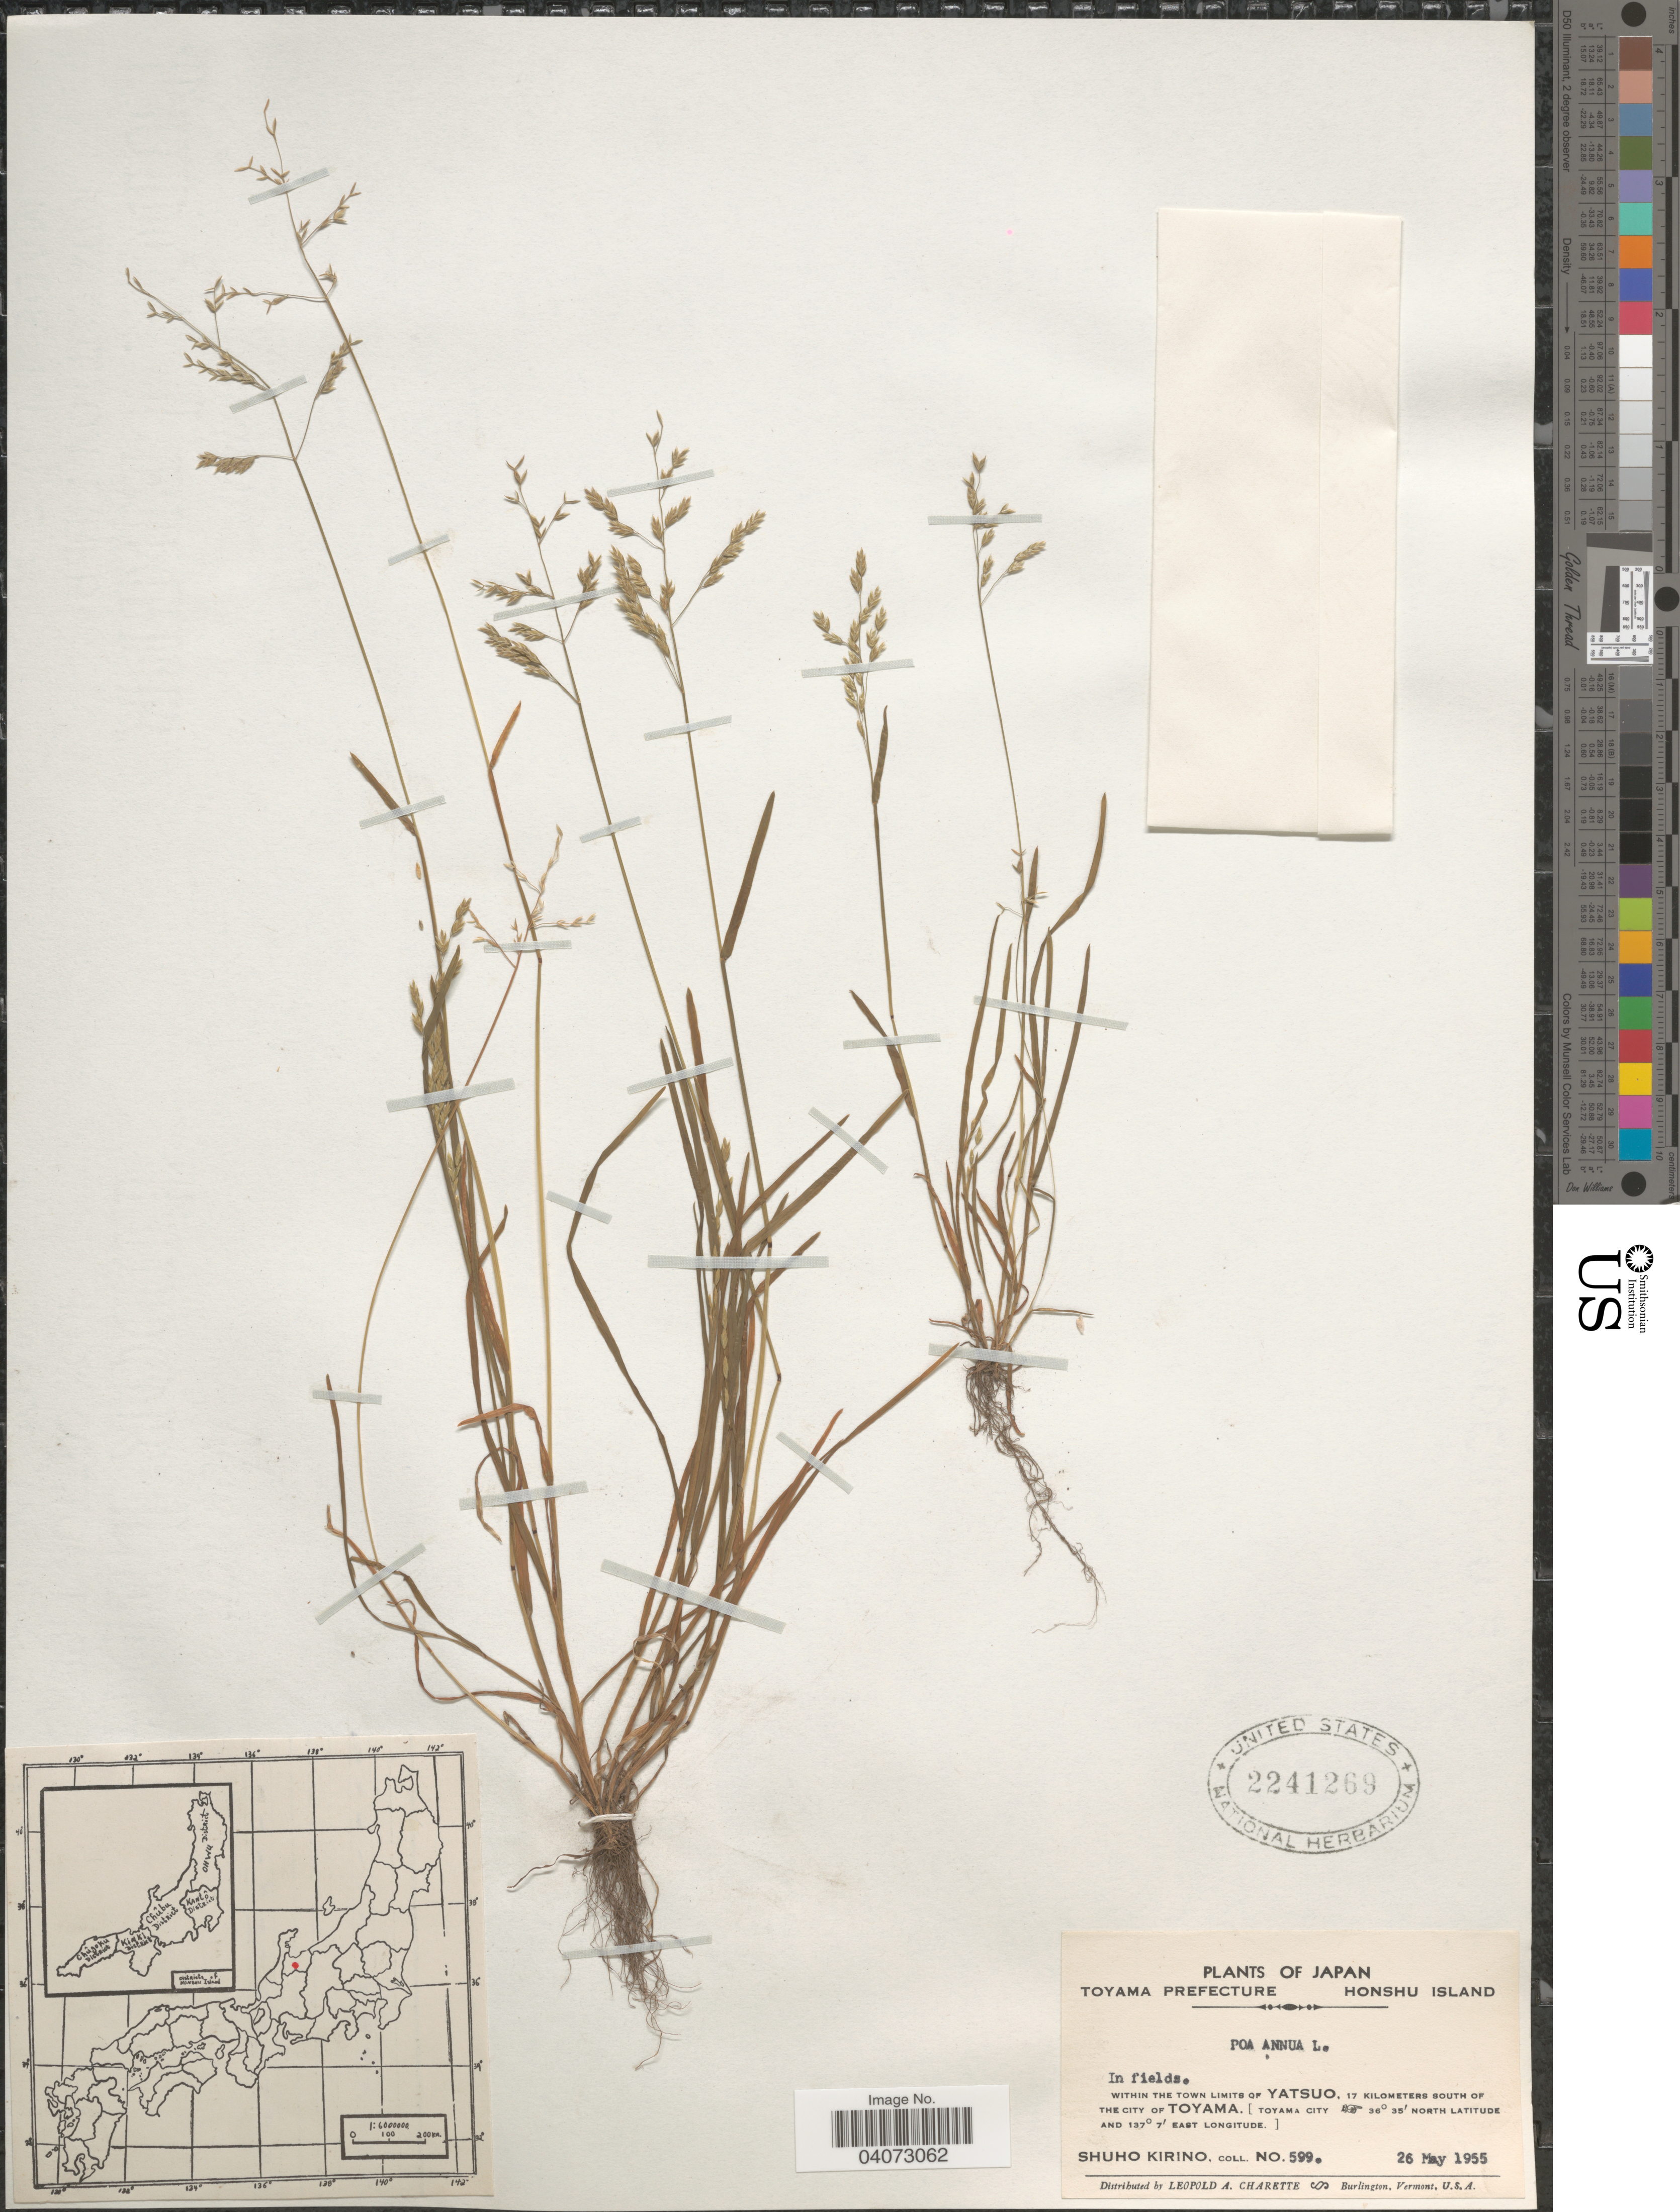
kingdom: Plantae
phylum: Tracheophyta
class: Liliopsida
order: Poales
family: Poaceae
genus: Poa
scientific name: Poa annua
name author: L.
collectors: S. Kirino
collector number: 599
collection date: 1955-05-26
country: Japan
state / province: Toyama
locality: Toyama Prefecture. Honshu Island. In fields. Within the town limits of Yatsuo, 17 kilometers south of the city of Toyama.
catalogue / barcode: US 2241269